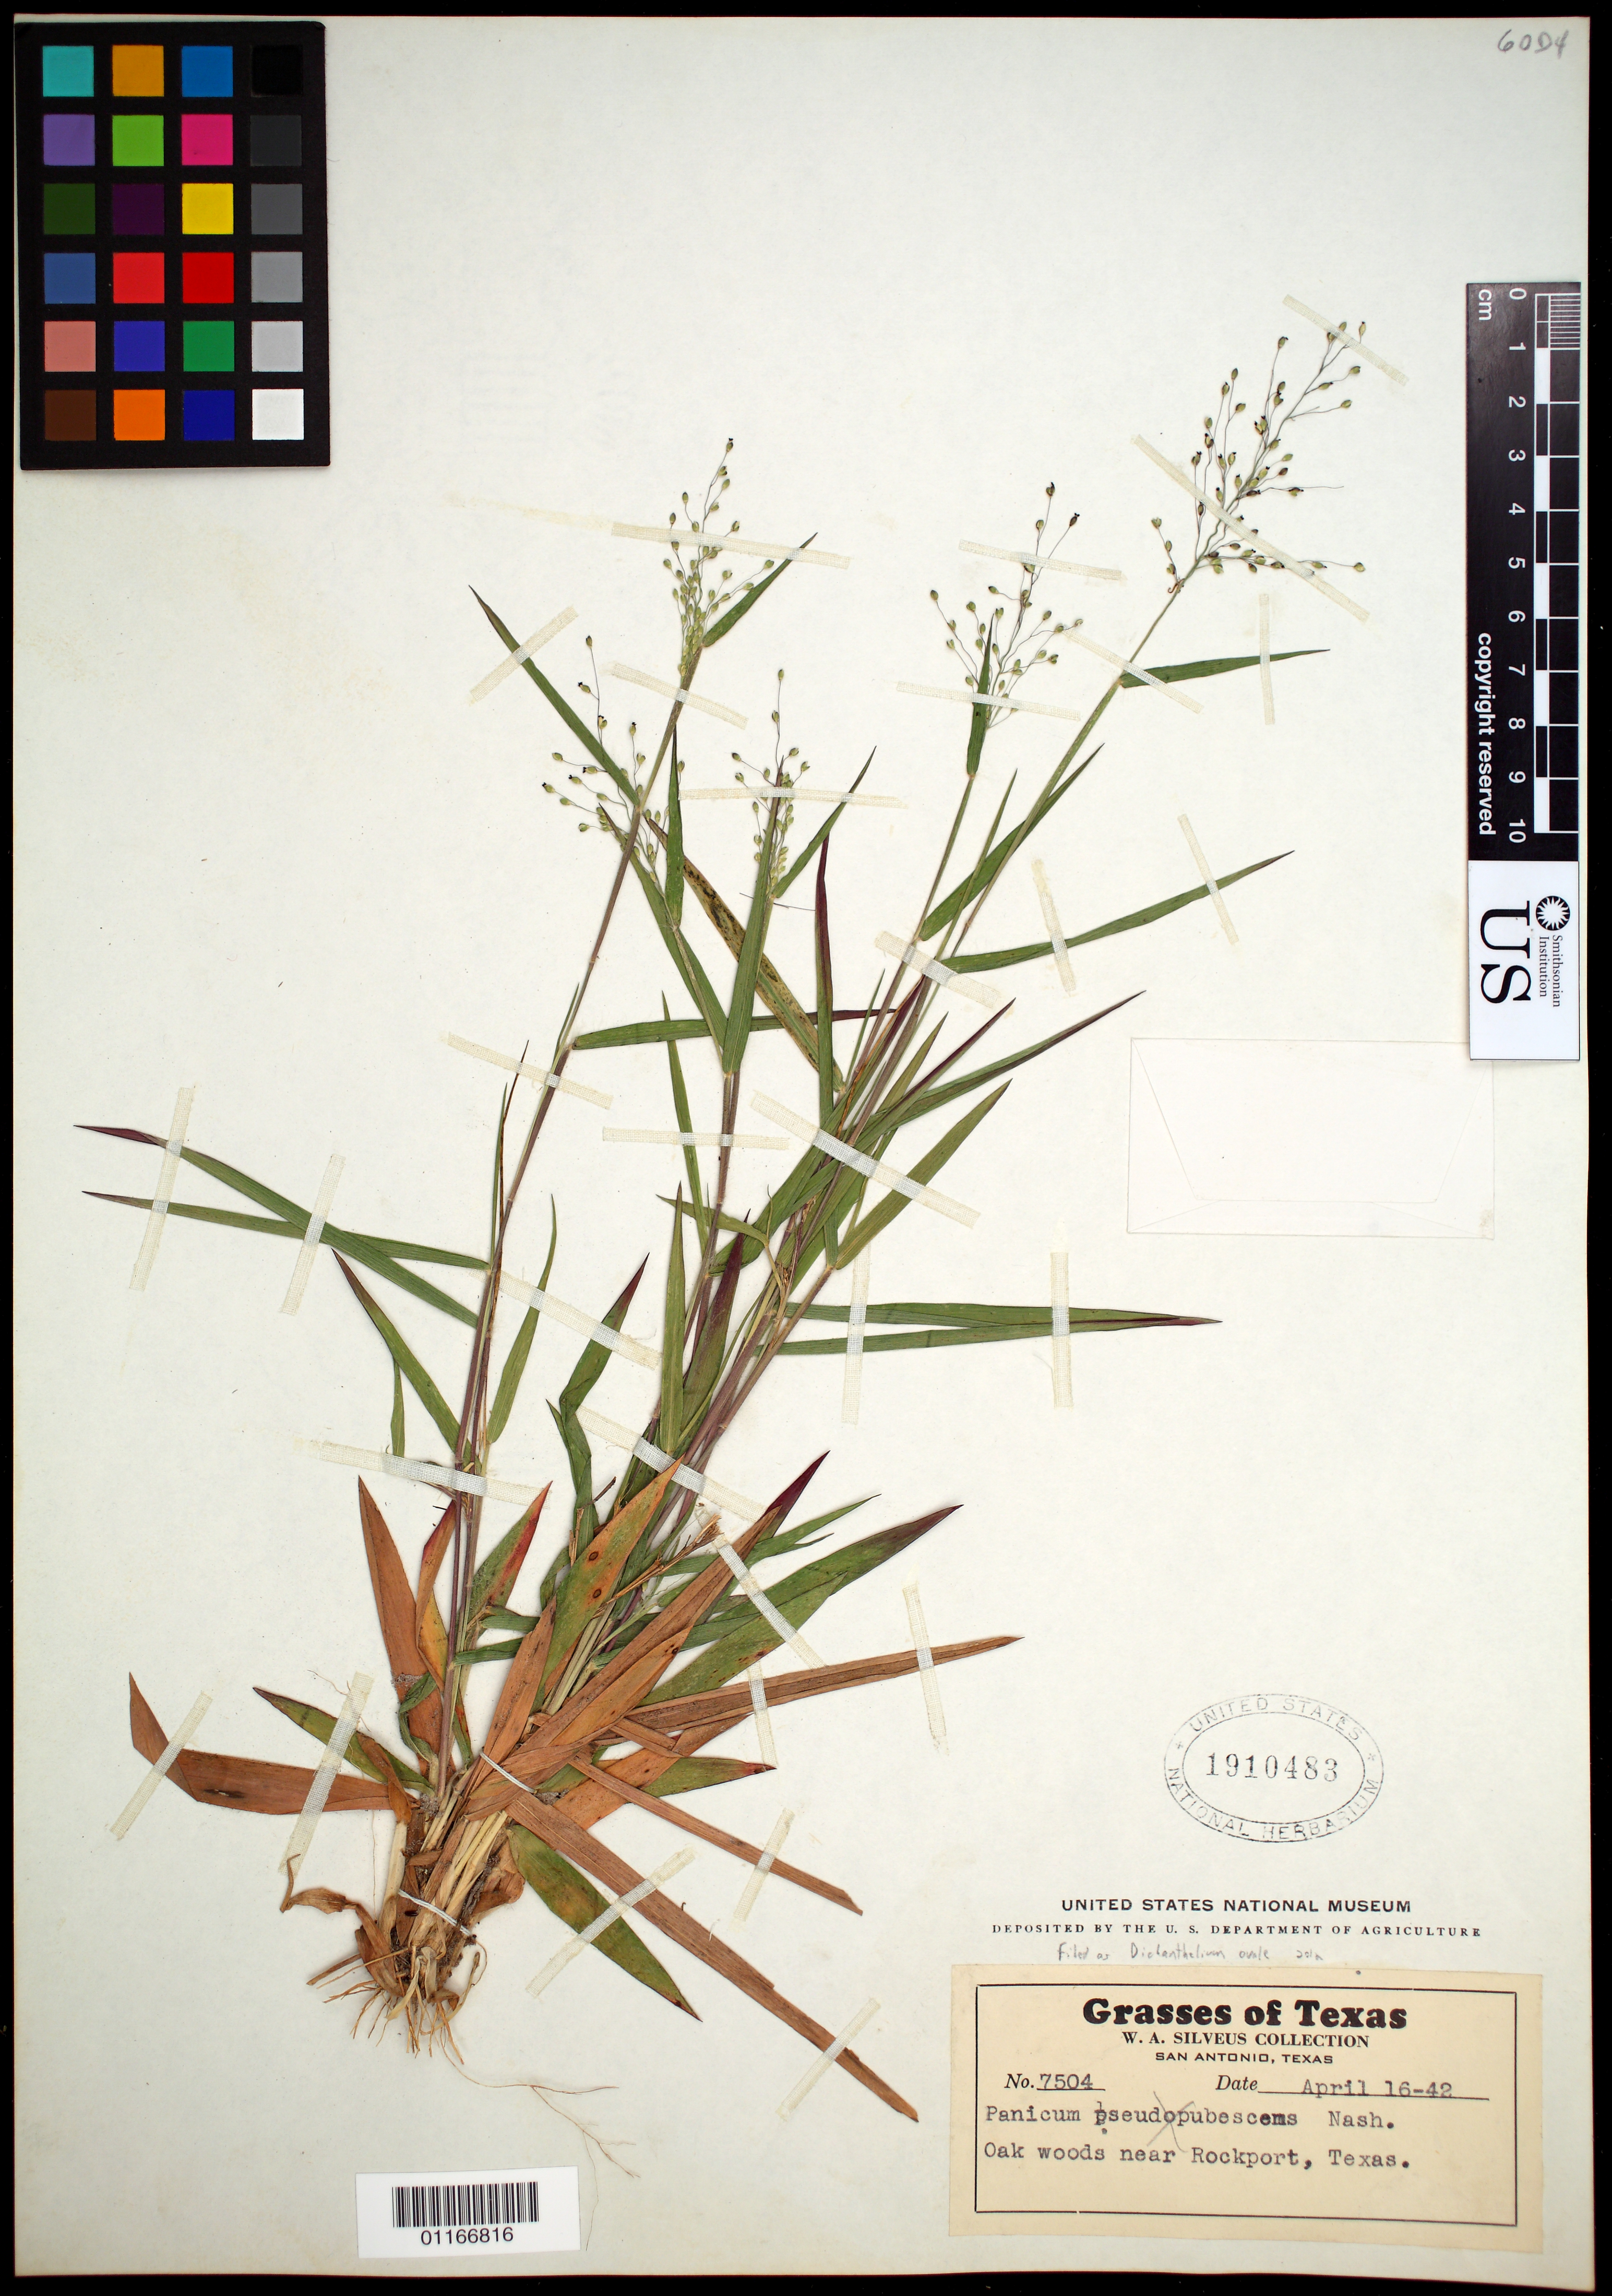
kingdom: Plantae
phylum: Tracheophyta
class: Liliopsida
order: Poales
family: Poaceae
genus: Dichanthelium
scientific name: Dichanthelium ovale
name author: (Elliott) Gould & C.A. Clark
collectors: W. Silveus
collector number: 7504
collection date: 1942-04-16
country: United States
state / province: Texas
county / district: Aransas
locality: Oak woods near Rockport, Texas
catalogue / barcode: US 1910483